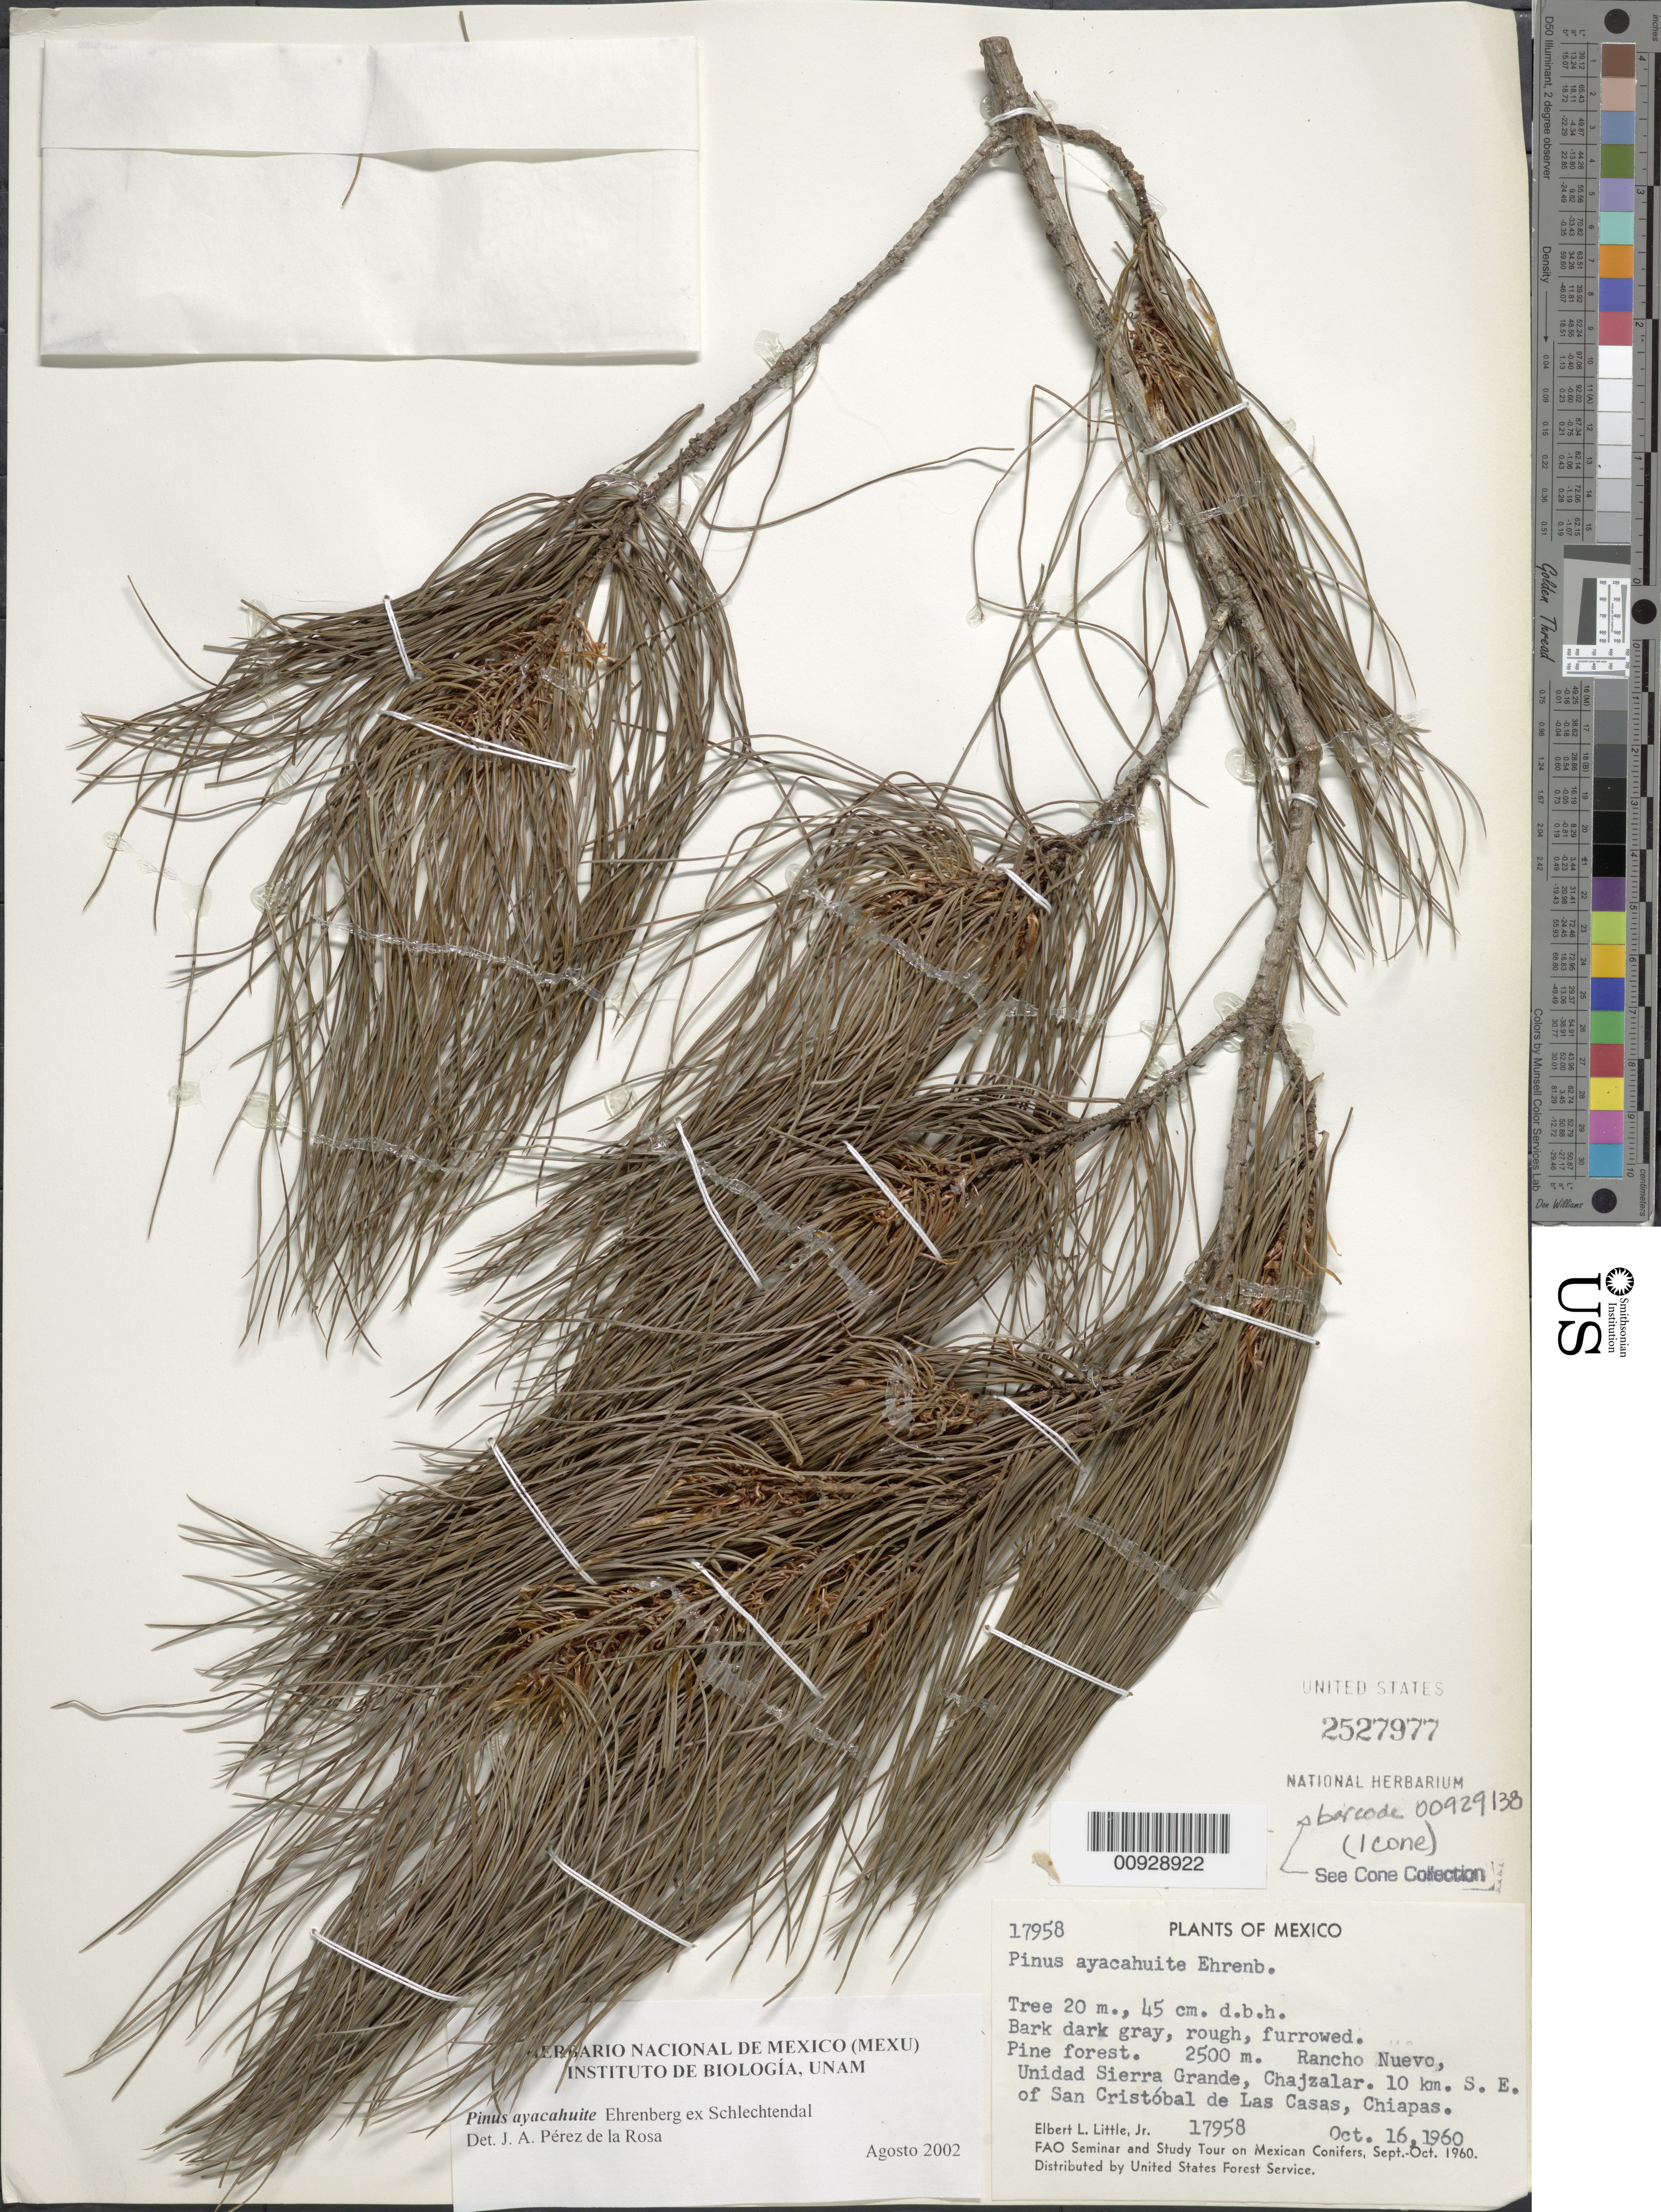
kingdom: Plantae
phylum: Tracheophyta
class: Pinopsida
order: Pinales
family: Pinaceae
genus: Pinus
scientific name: Pinus ayacahuite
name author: Ehrenb. ex Schltdl.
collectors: E. L. Little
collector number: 17958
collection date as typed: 16 Oct 1960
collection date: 1960-10-16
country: Mexico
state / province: Chiapas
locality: Rancho Nuevo, Unidad Sierra Grande, Chajzalar. 10 km. SE of San Cristóbal de las Casas.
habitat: Pine forest.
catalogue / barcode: US 2527977